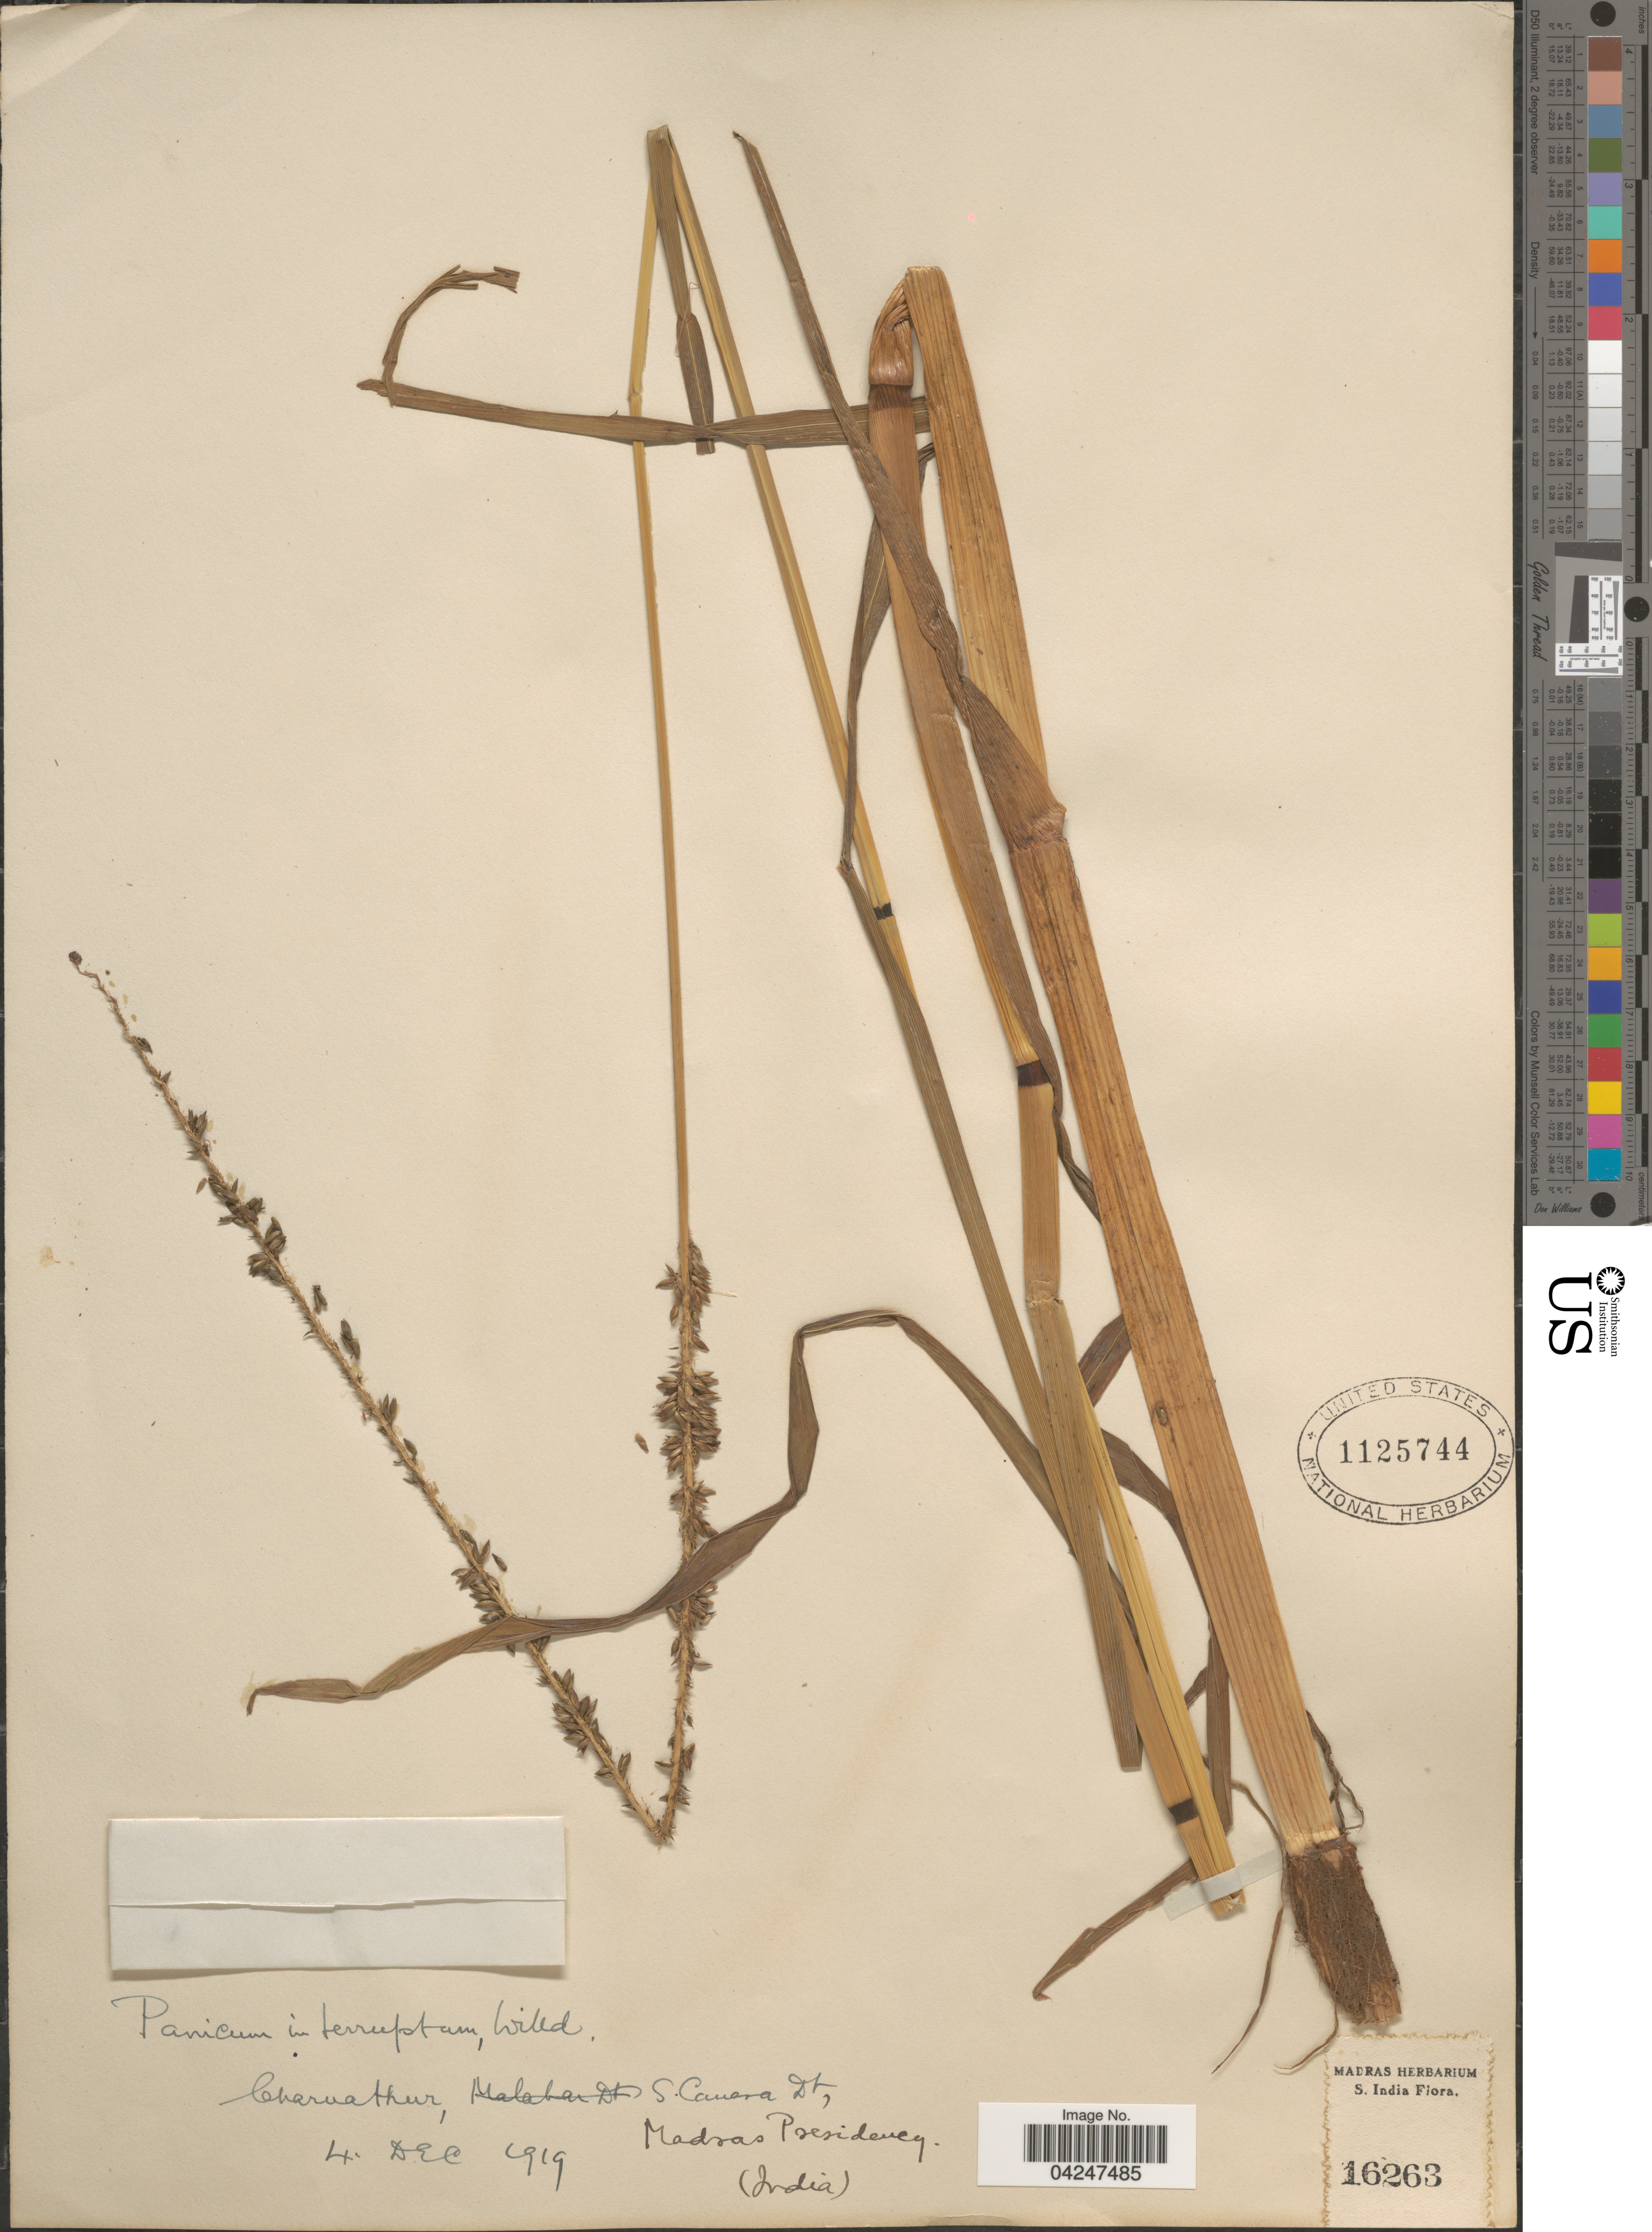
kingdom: Plantae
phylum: Tracheophyta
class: Liliopsida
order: Poales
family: Poaceae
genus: Sacciolepis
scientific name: Sacciolepis interrupta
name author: (Willd.) Stapf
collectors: Ex herb. Madras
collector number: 16263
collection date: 1919-12-04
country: India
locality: Charuathur, S. Canara Dt, Madras Presidency. S. India.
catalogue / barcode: US 1125744